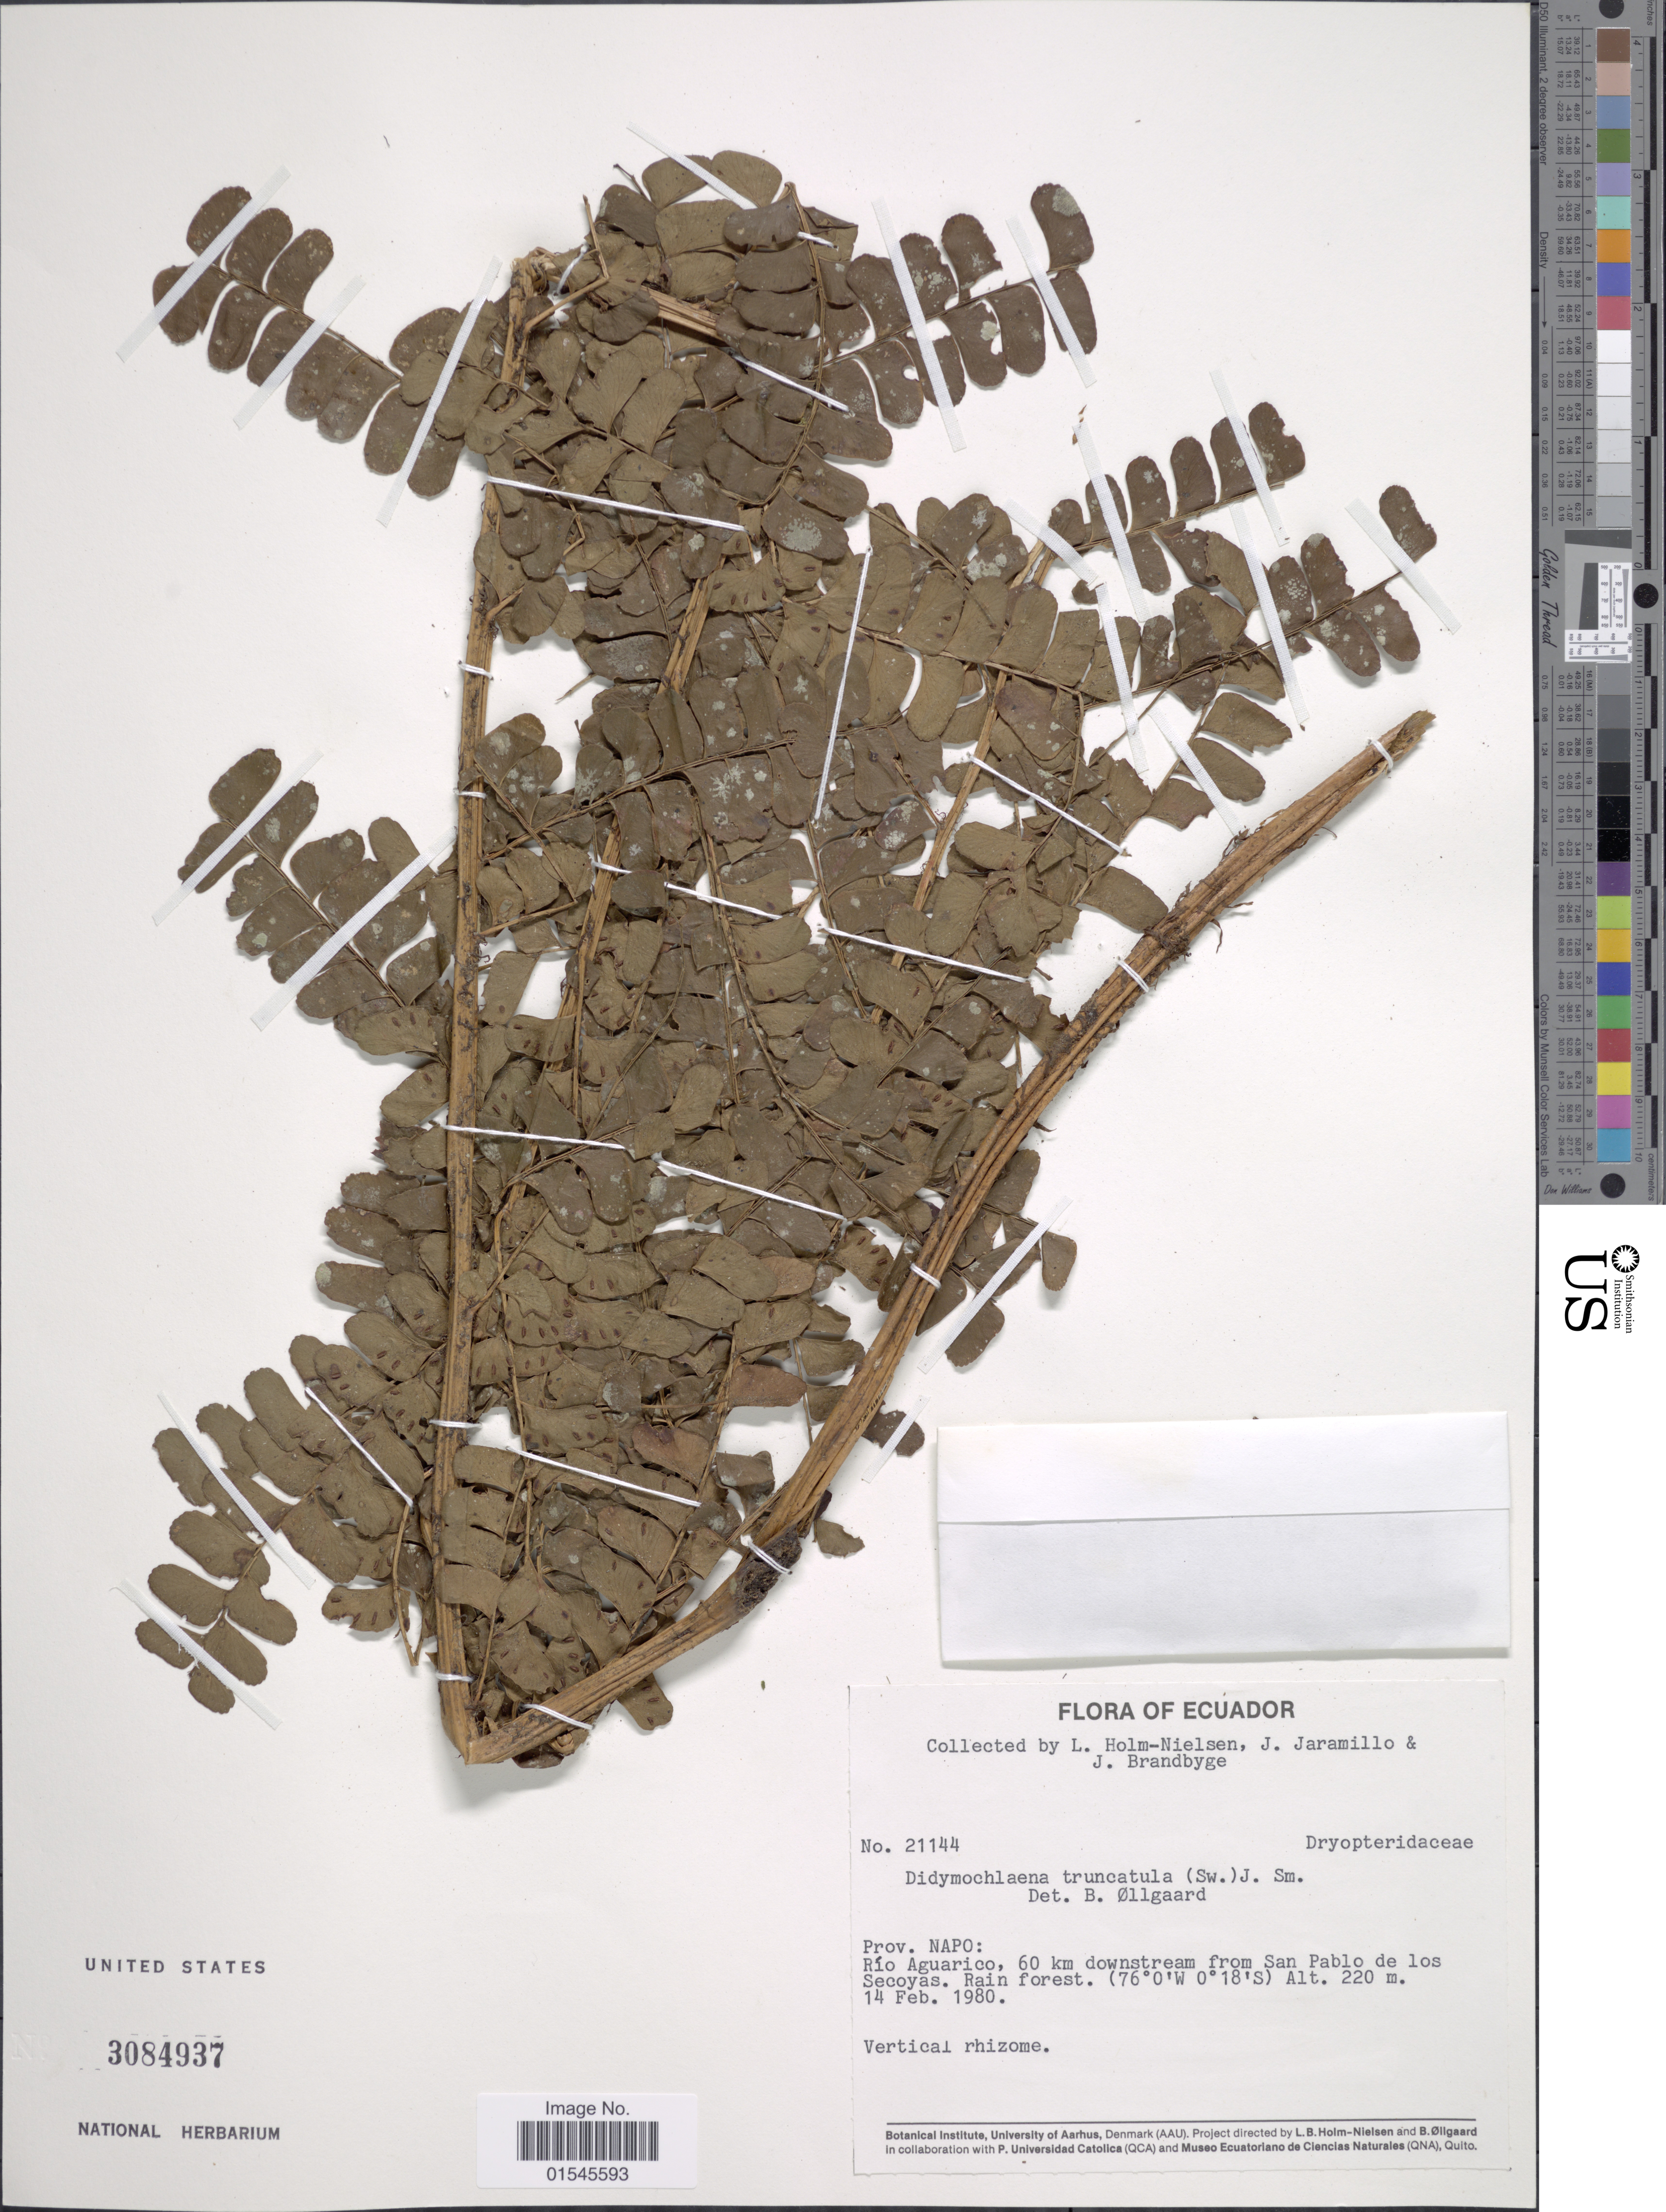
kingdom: Plantae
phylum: Tracheophyta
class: Polypodiopsida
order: Polypodiales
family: Didymochlaenaceae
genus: Didymochlaena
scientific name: Didymochlaena truncatula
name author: (Sw.) J. Sm.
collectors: L. B. Holm-Nielsen, J. Jaramillo & J. Brandbyge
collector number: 21144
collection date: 1980-02-14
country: Ecuador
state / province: Napo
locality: Río Aguarico. 60 km downstream from San Pablo de los Secoyas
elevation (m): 220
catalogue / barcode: US 3084937